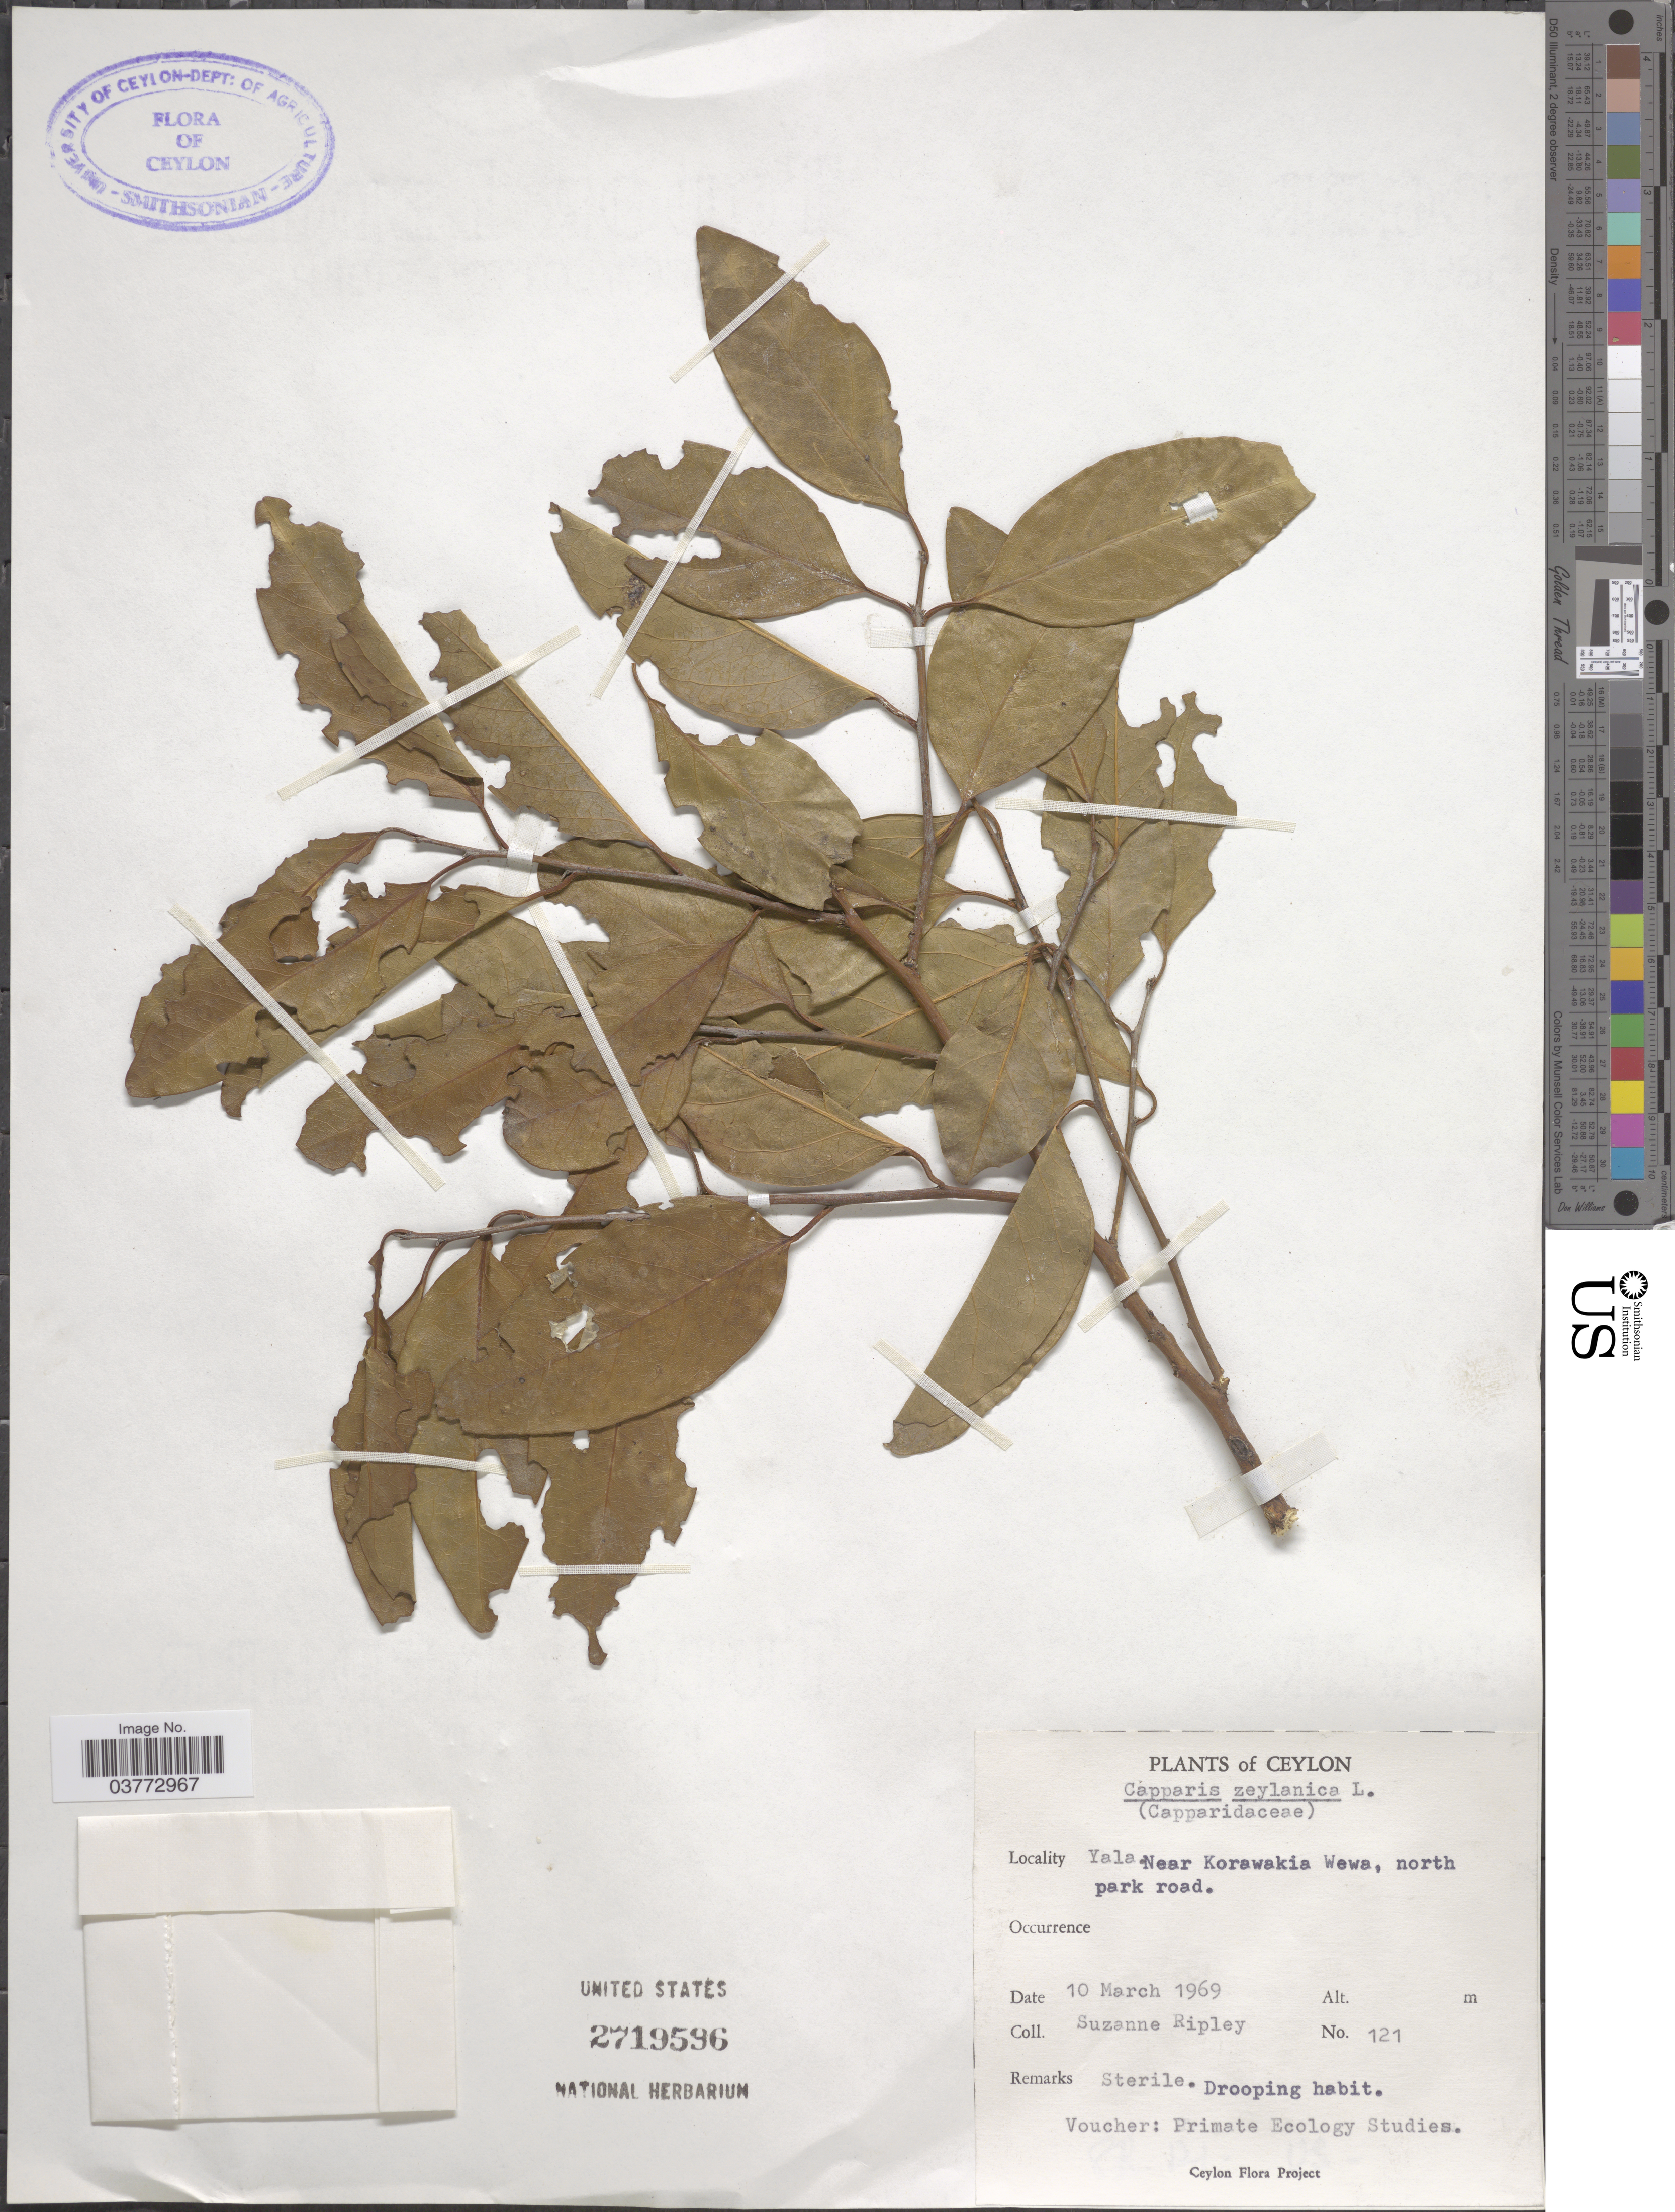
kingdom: Plantae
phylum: Tracheophyta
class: Magnoliopsida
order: Brassicales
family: Capparaceae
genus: Capparis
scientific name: Capparis zeylanica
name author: L.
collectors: S. Ripley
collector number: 121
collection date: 1969-03-10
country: Sri Lanka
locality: Ceylon. Yala. Near Korawakia Wewa, north park road.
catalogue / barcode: US 2719596